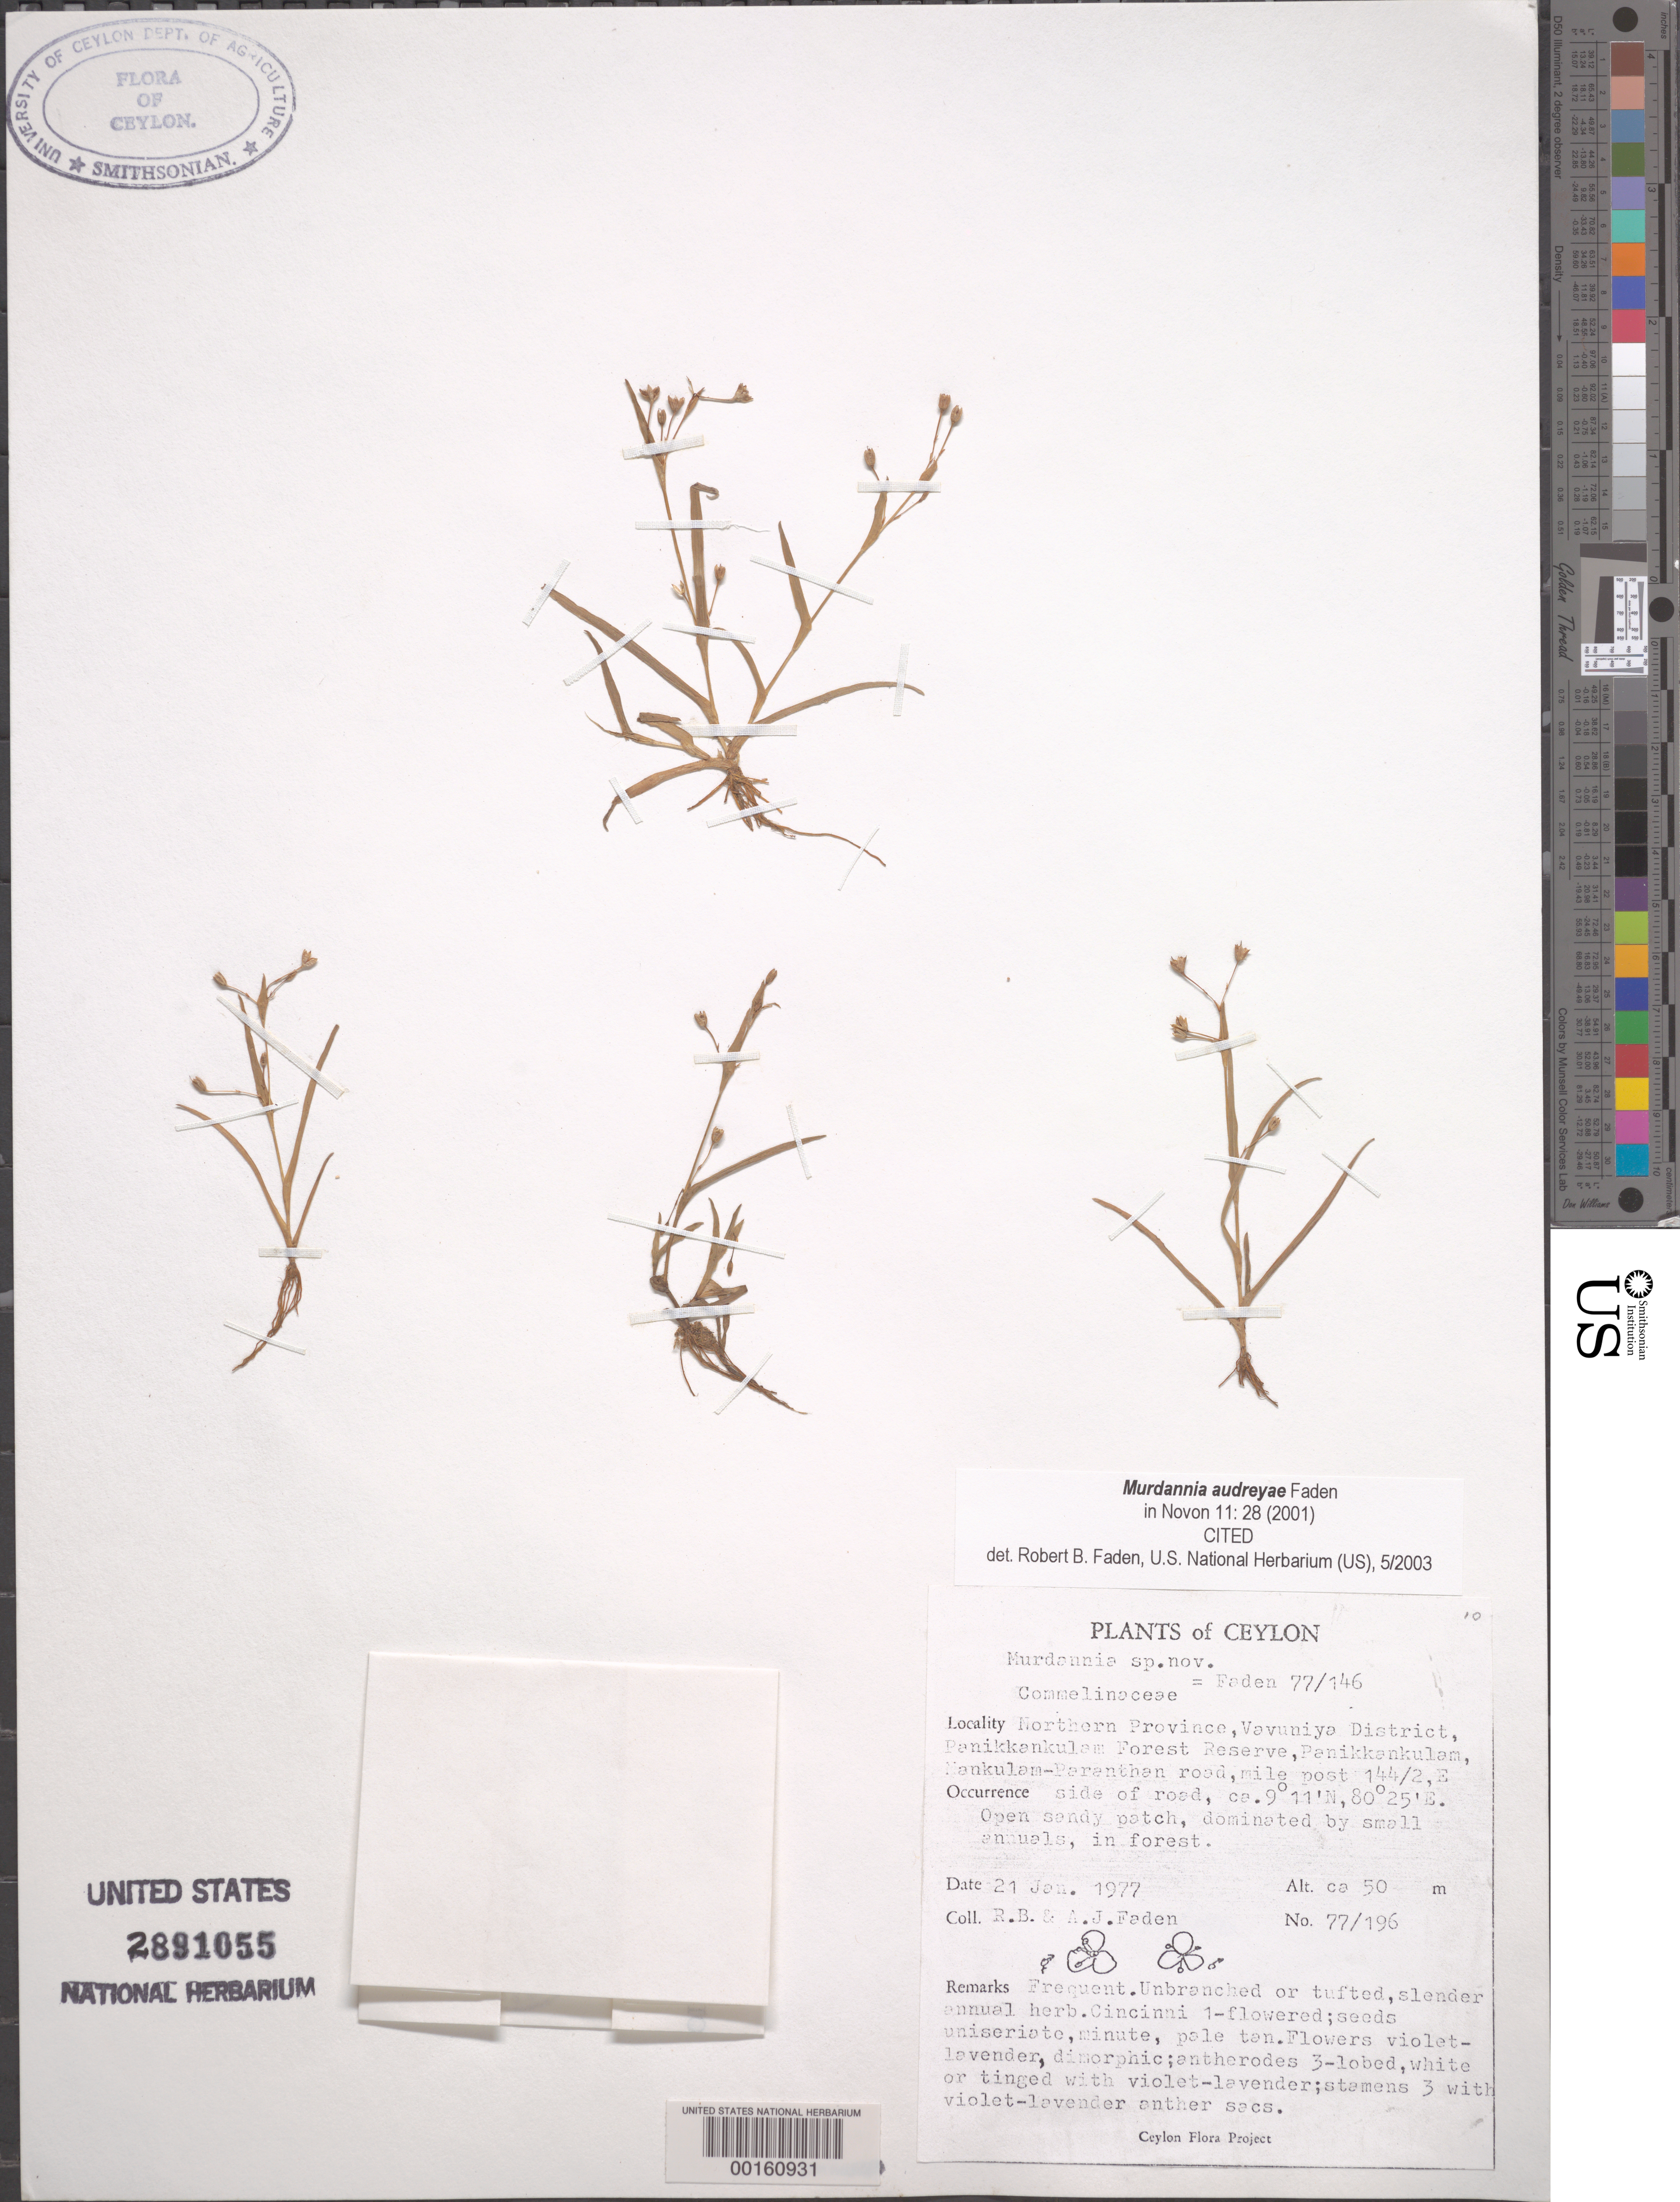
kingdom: Plantae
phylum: Tracheophyta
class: Liliopsida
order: Commelinales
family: Commelinaceae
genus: Murdannia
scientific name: Murdannia sp.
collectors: R. B. Faden & A. J. Faden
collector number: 77/196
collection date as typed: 21 Jan 1977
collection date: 1977-01-21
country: Sri Lanka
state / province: Northern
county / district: Vavuniya Dist.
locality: Panikkankulam forest reserve; panikkankulam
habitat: Open, sandy patch; forest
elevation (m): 50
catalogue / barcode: US 2891055